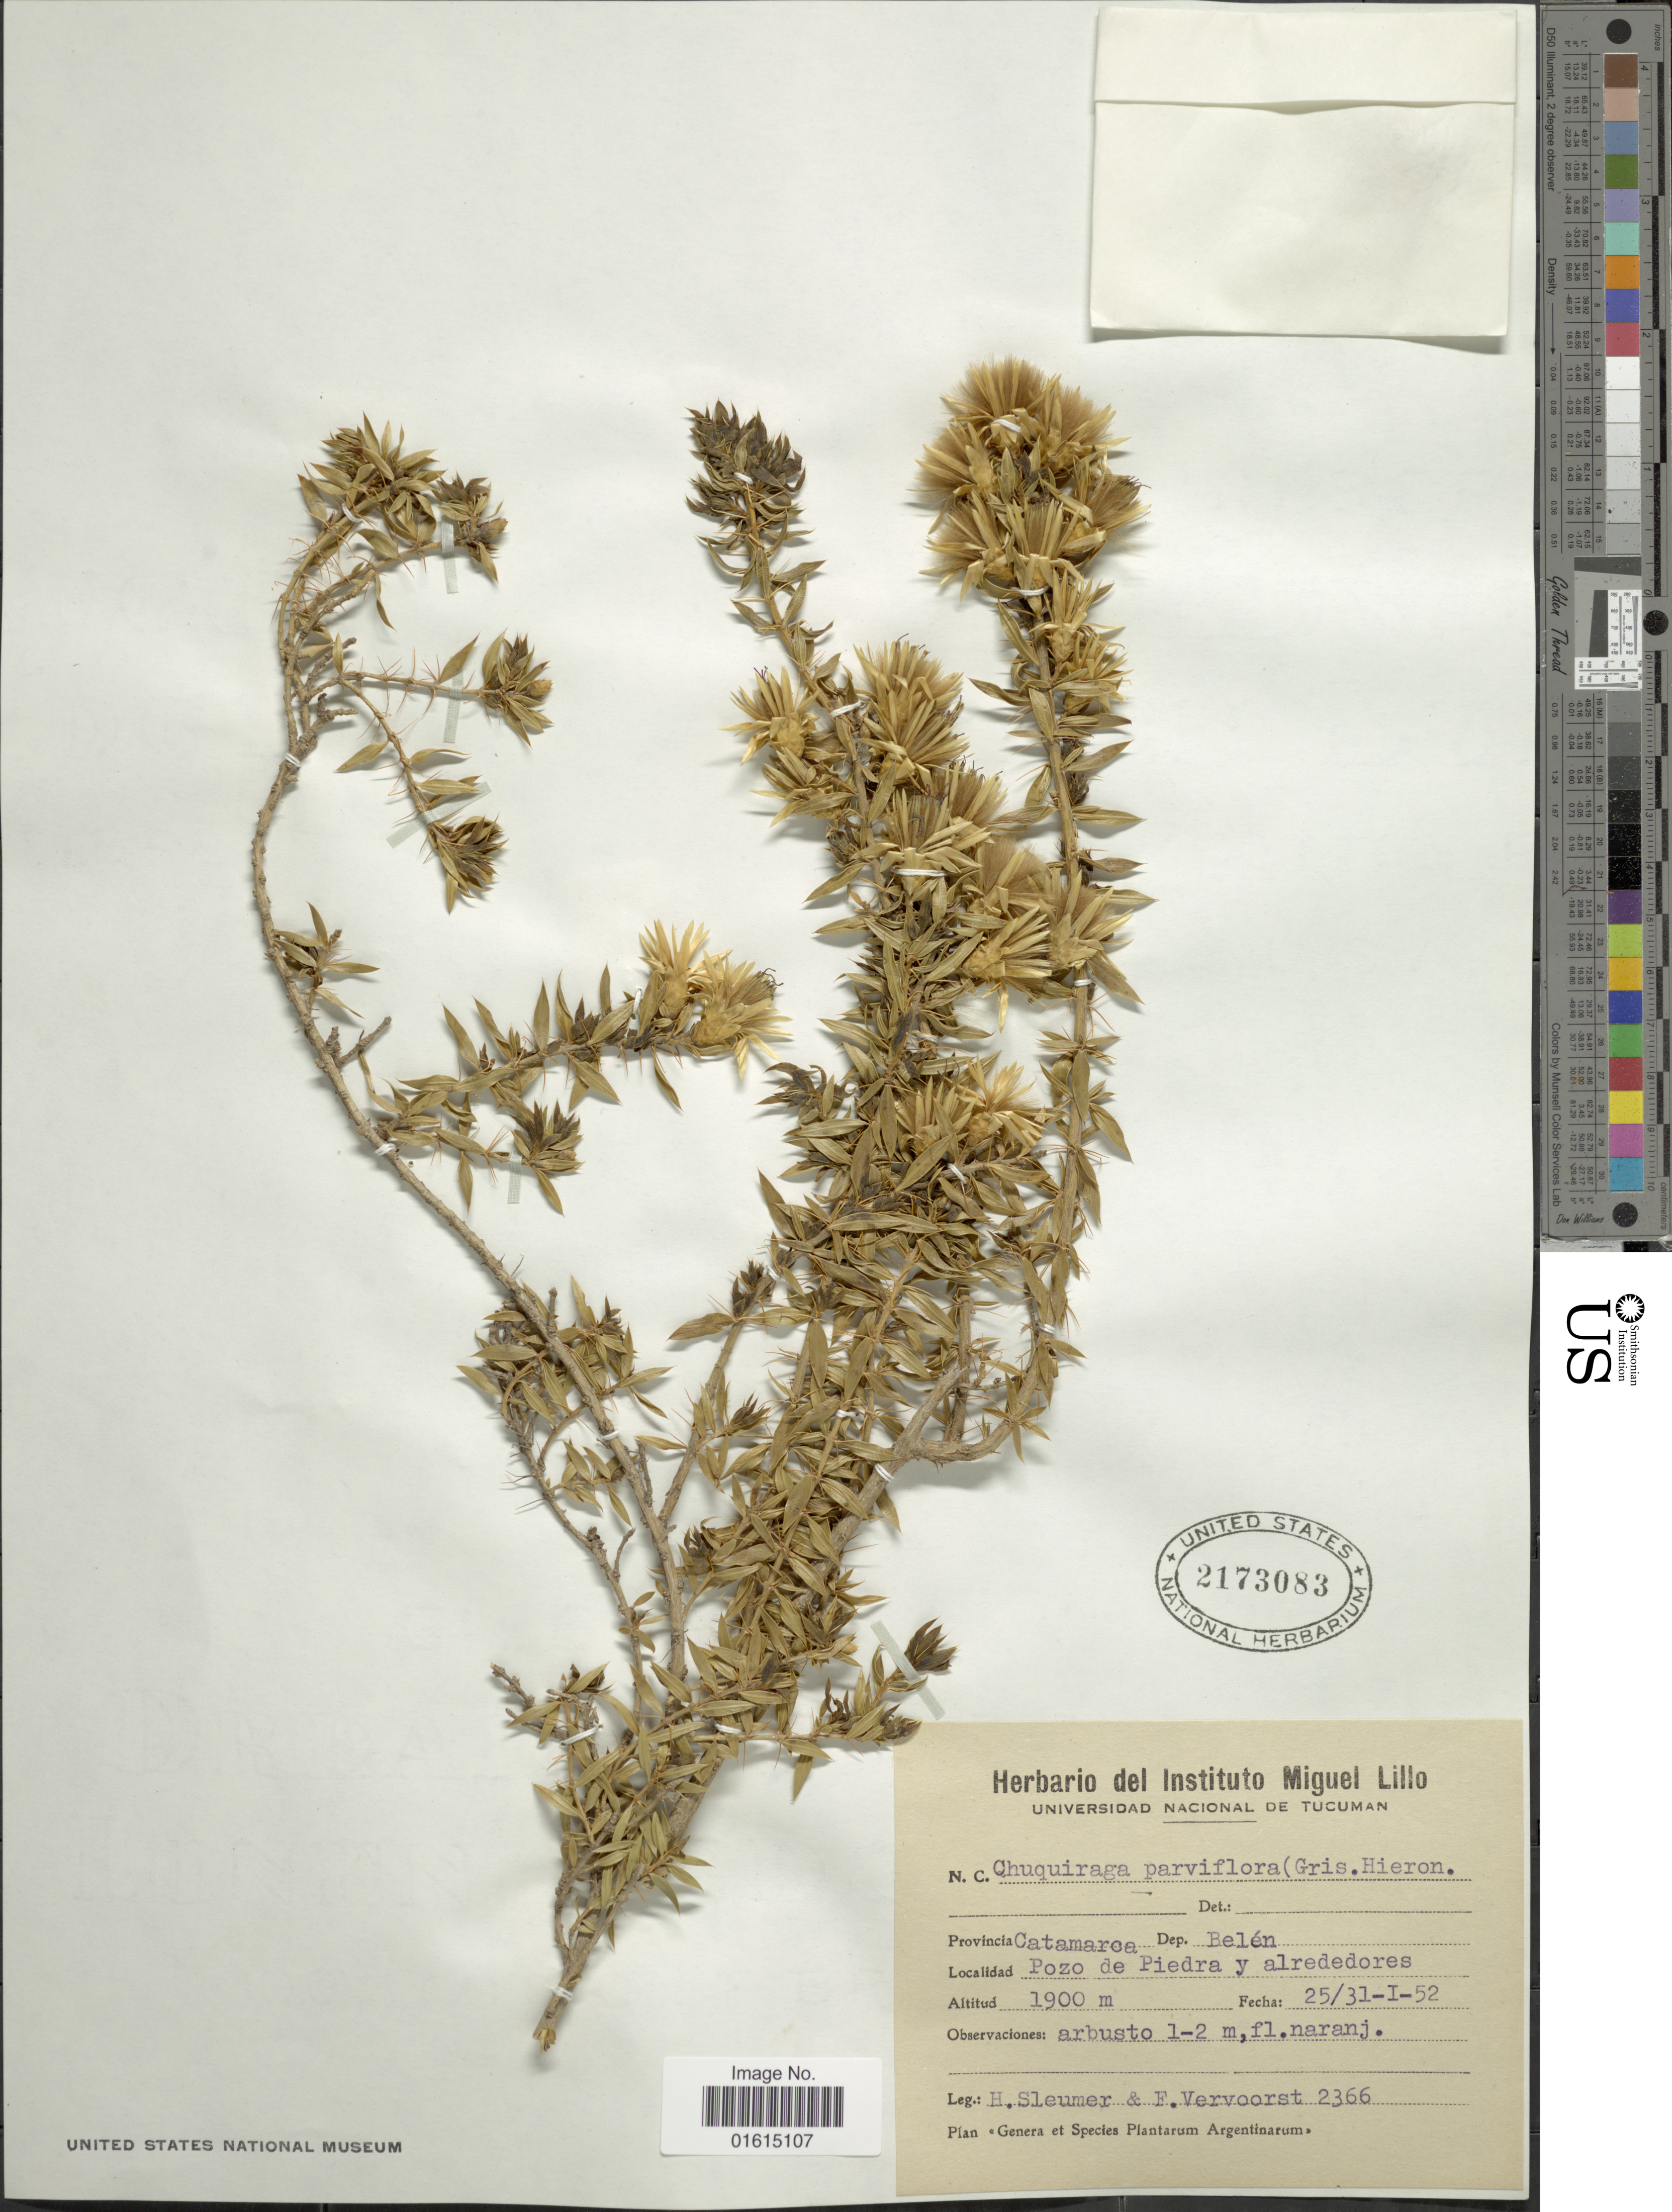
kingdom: Plantae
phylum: Tracheophyta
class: Magnoliopsida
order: Asterales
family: Asteraceae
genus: Chuquiraga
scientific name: Chuquiraga parviflora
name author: (Griseb.) Hieron.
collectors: H. O. Sleumer & F. Vervoorst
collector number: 2366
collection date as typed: Transcribed d/m/y: 25/1/52 to 31/1/52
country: Argentina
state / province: Catamarca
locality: Provincia Catamarca, Dep. Belen, Pozo de Piedra y alrededores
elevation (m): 1900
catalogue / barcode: US 2173083